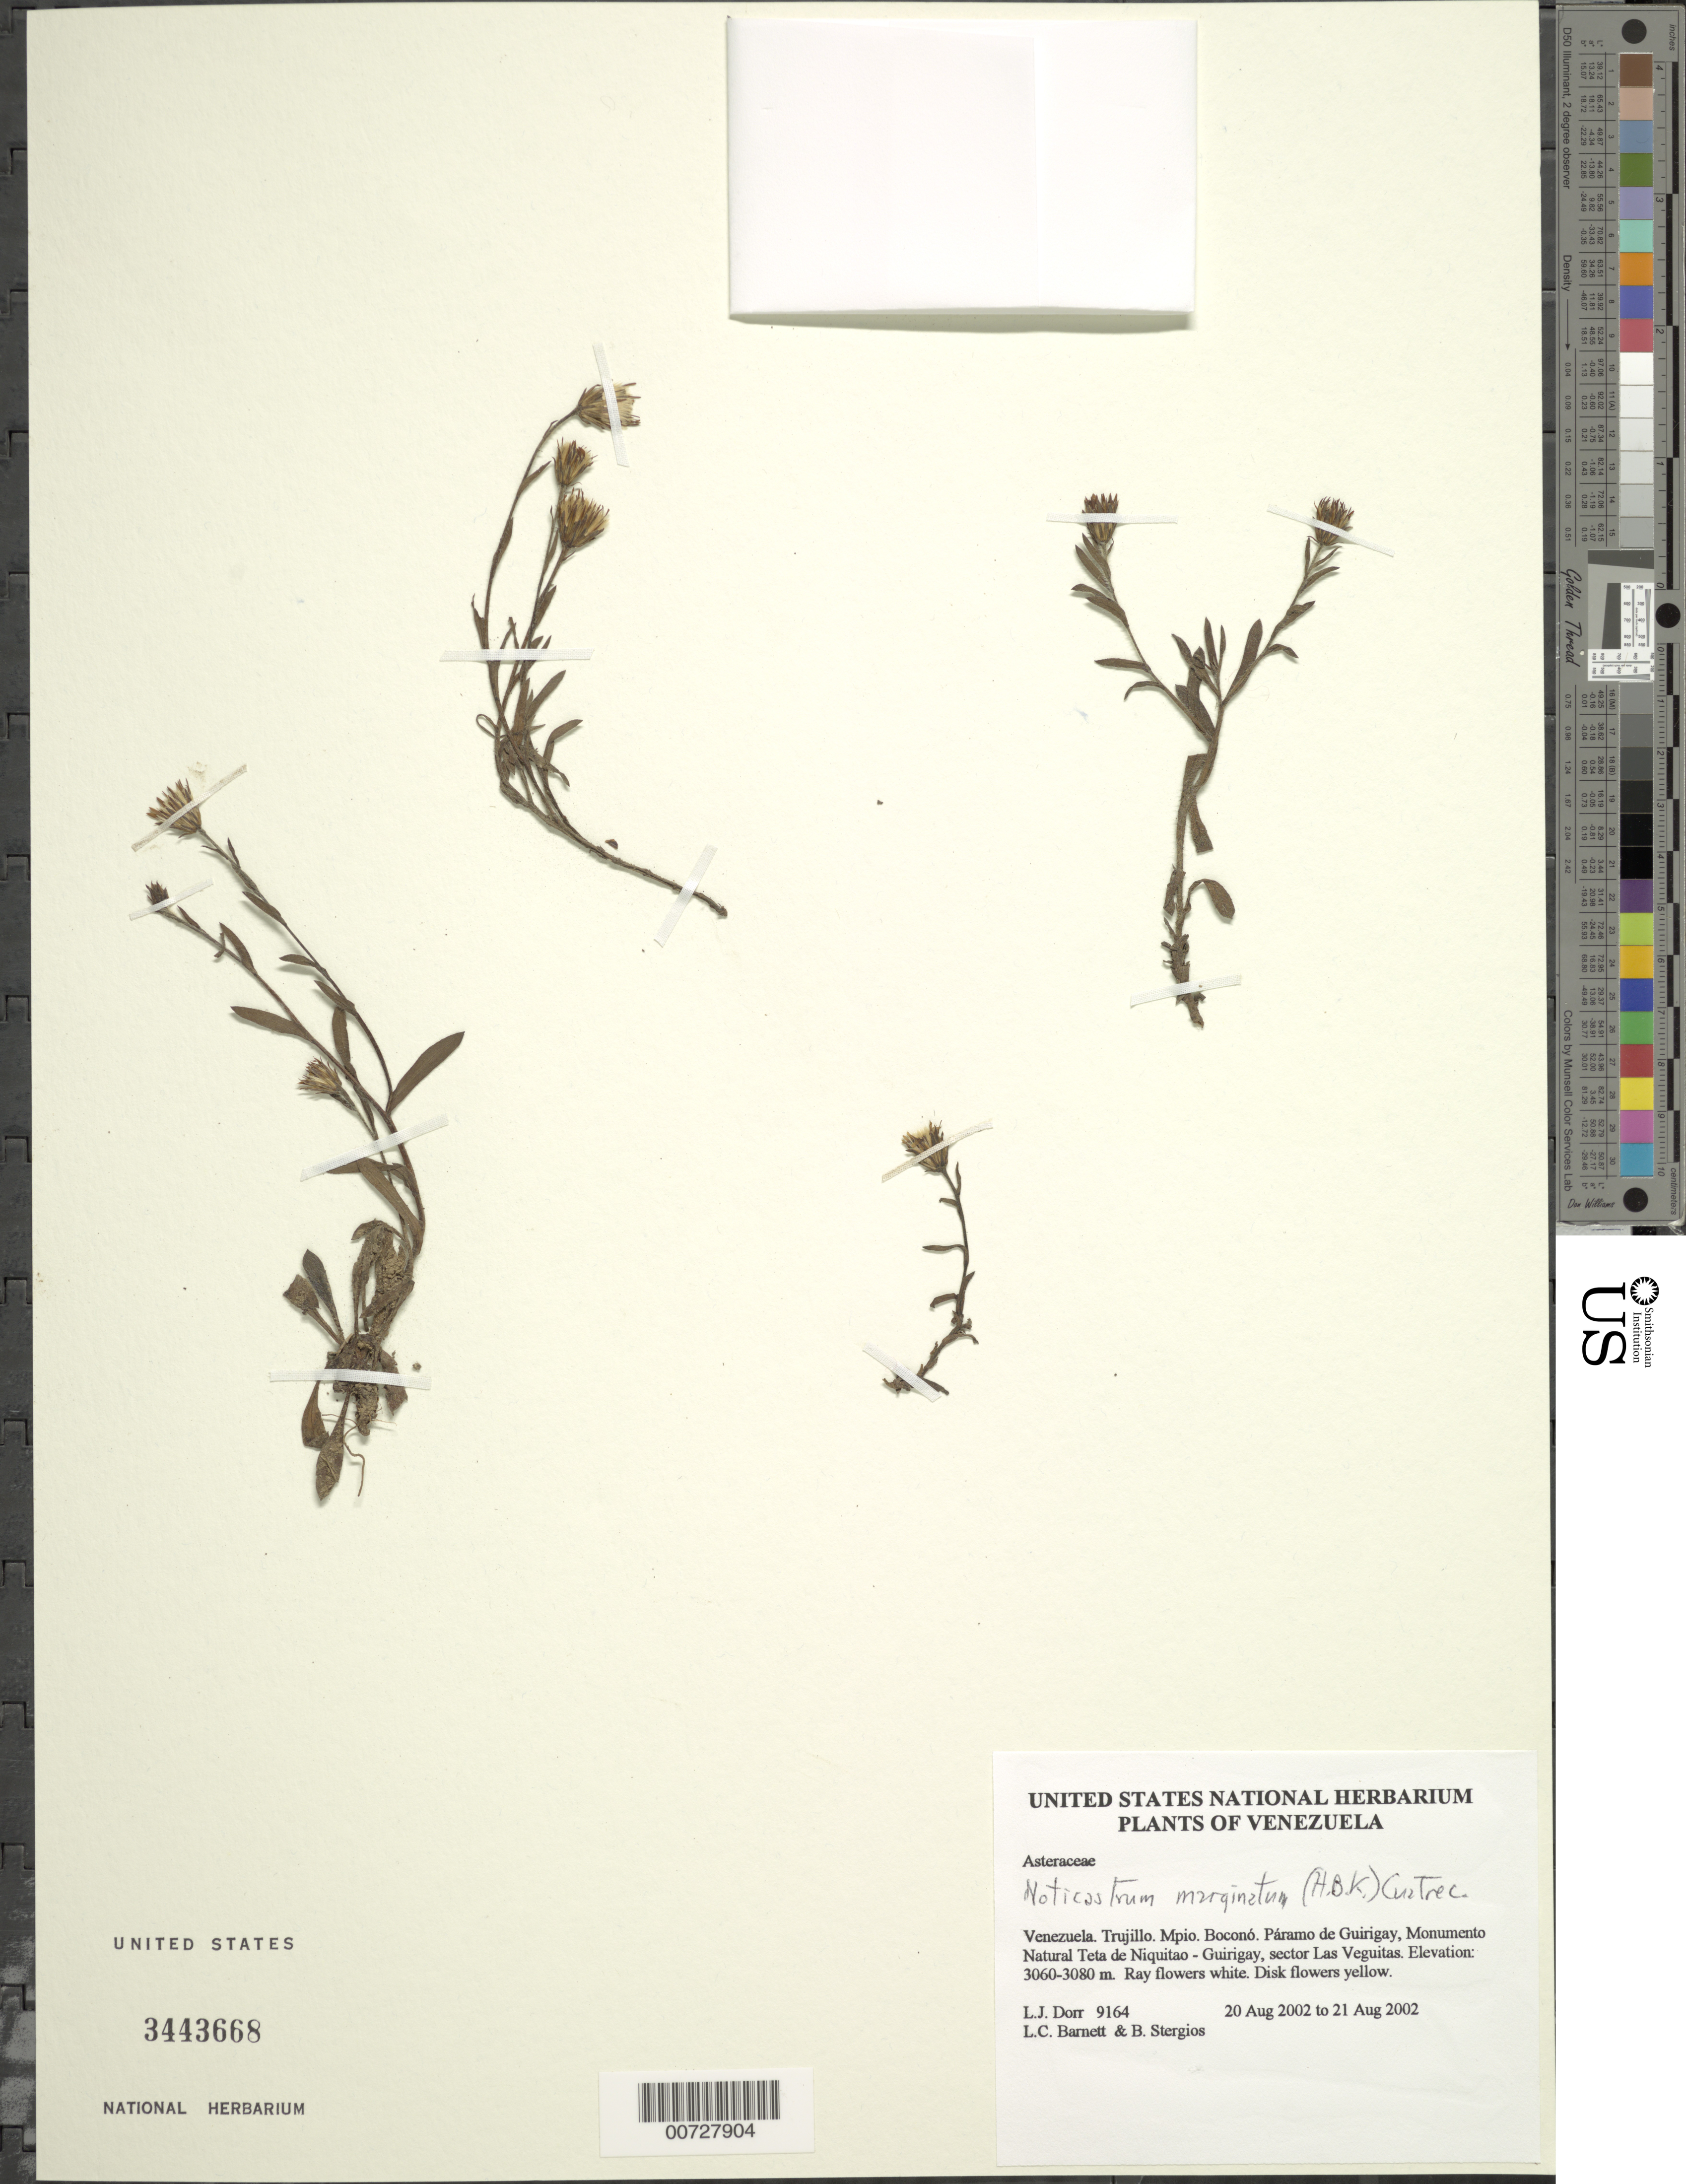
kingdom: Plantae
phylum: Tracheophyta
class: Magnoliopsida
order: Asterales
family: Asteraceae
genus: Noticastrum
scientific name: Noticastrum marginatum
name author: (Kunth) Cuatrec.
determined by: Robinson, Harold E., (US)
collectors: L. J. Dorr, L. C. Barnett & B. G. Stergios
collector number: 9164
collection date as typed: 20 Aug 2002 to 21 Aug 2002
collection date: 2002-08-20/2002-08-21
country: Venezuela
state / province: Trujillo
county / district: Boconó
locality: Páramo de Guirigay, Monumento Natural Teta de Niquitao - Guirigay, sector Las Veguitas.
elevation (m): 3060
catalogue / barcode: US 3443668